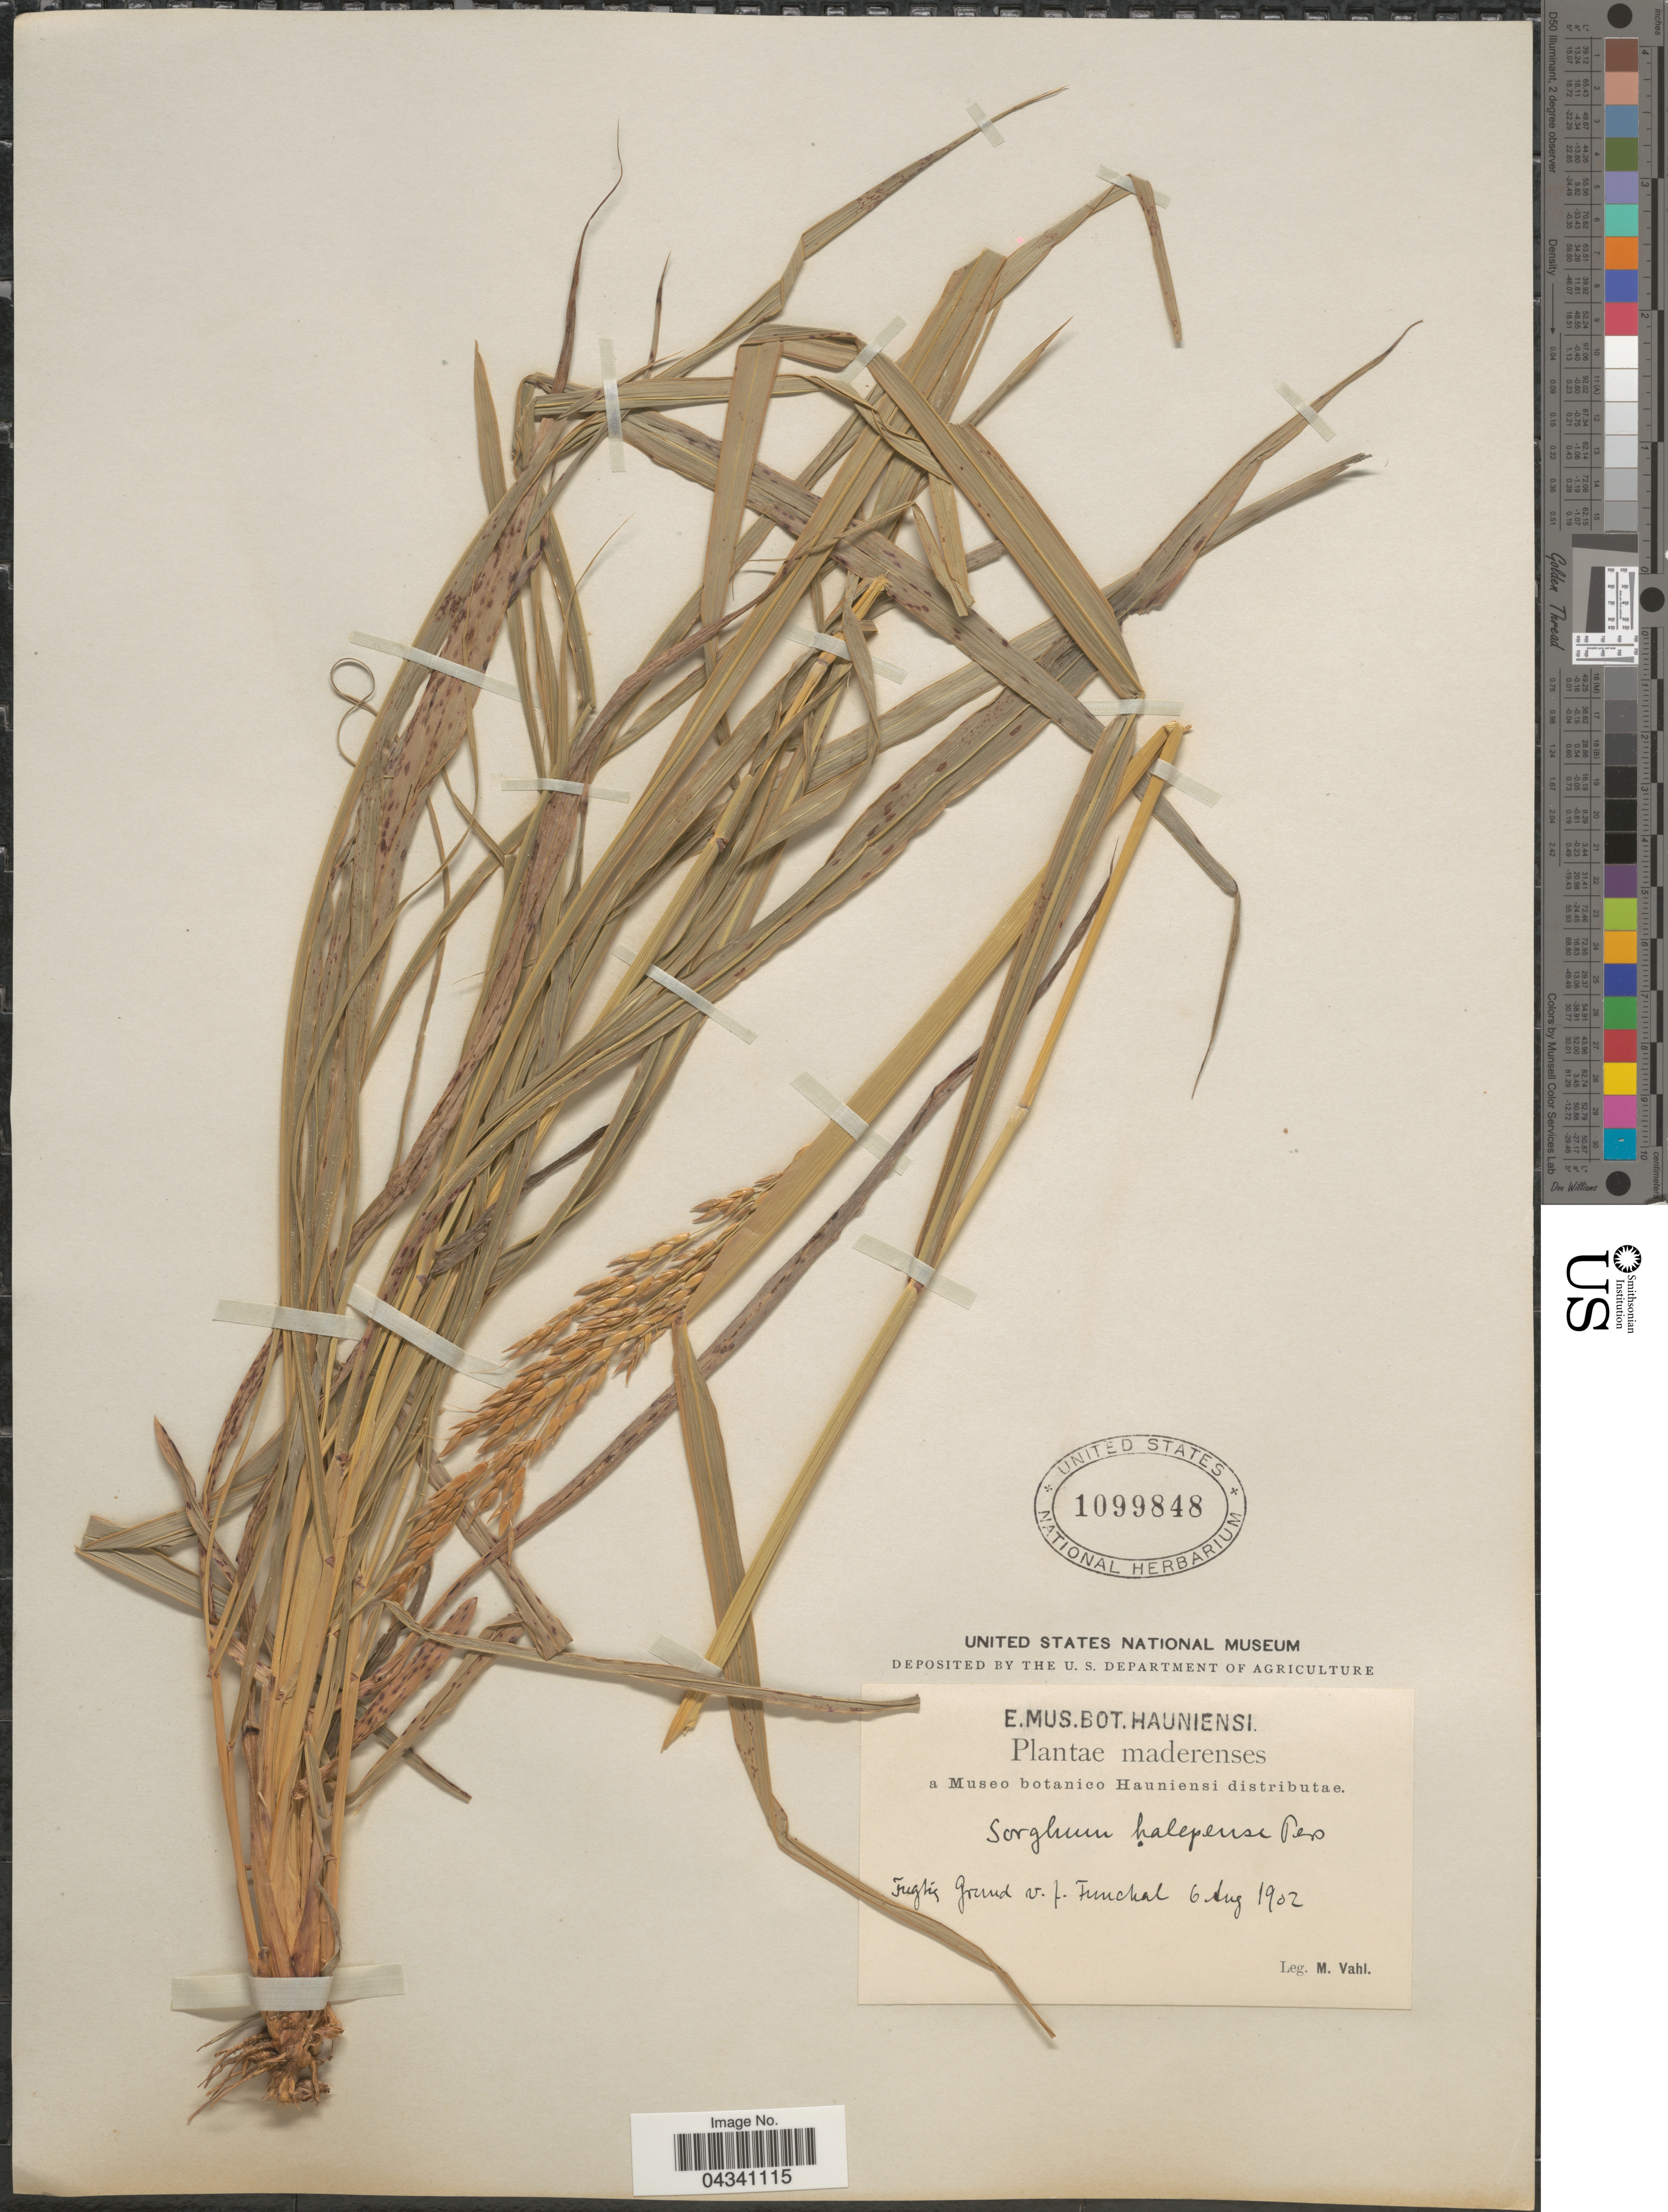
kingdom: Plantae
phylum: Tracheophyta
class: Liliopsida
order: Poales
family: Poaceae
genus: Sorghum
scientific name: Sorghum halepense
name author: (L.) Pers.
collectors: M. Vahl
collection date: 1902-08-06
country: Portugal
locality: Maderenses. Fugtig Grund v. f. Funchal.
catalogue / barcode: US 1099848